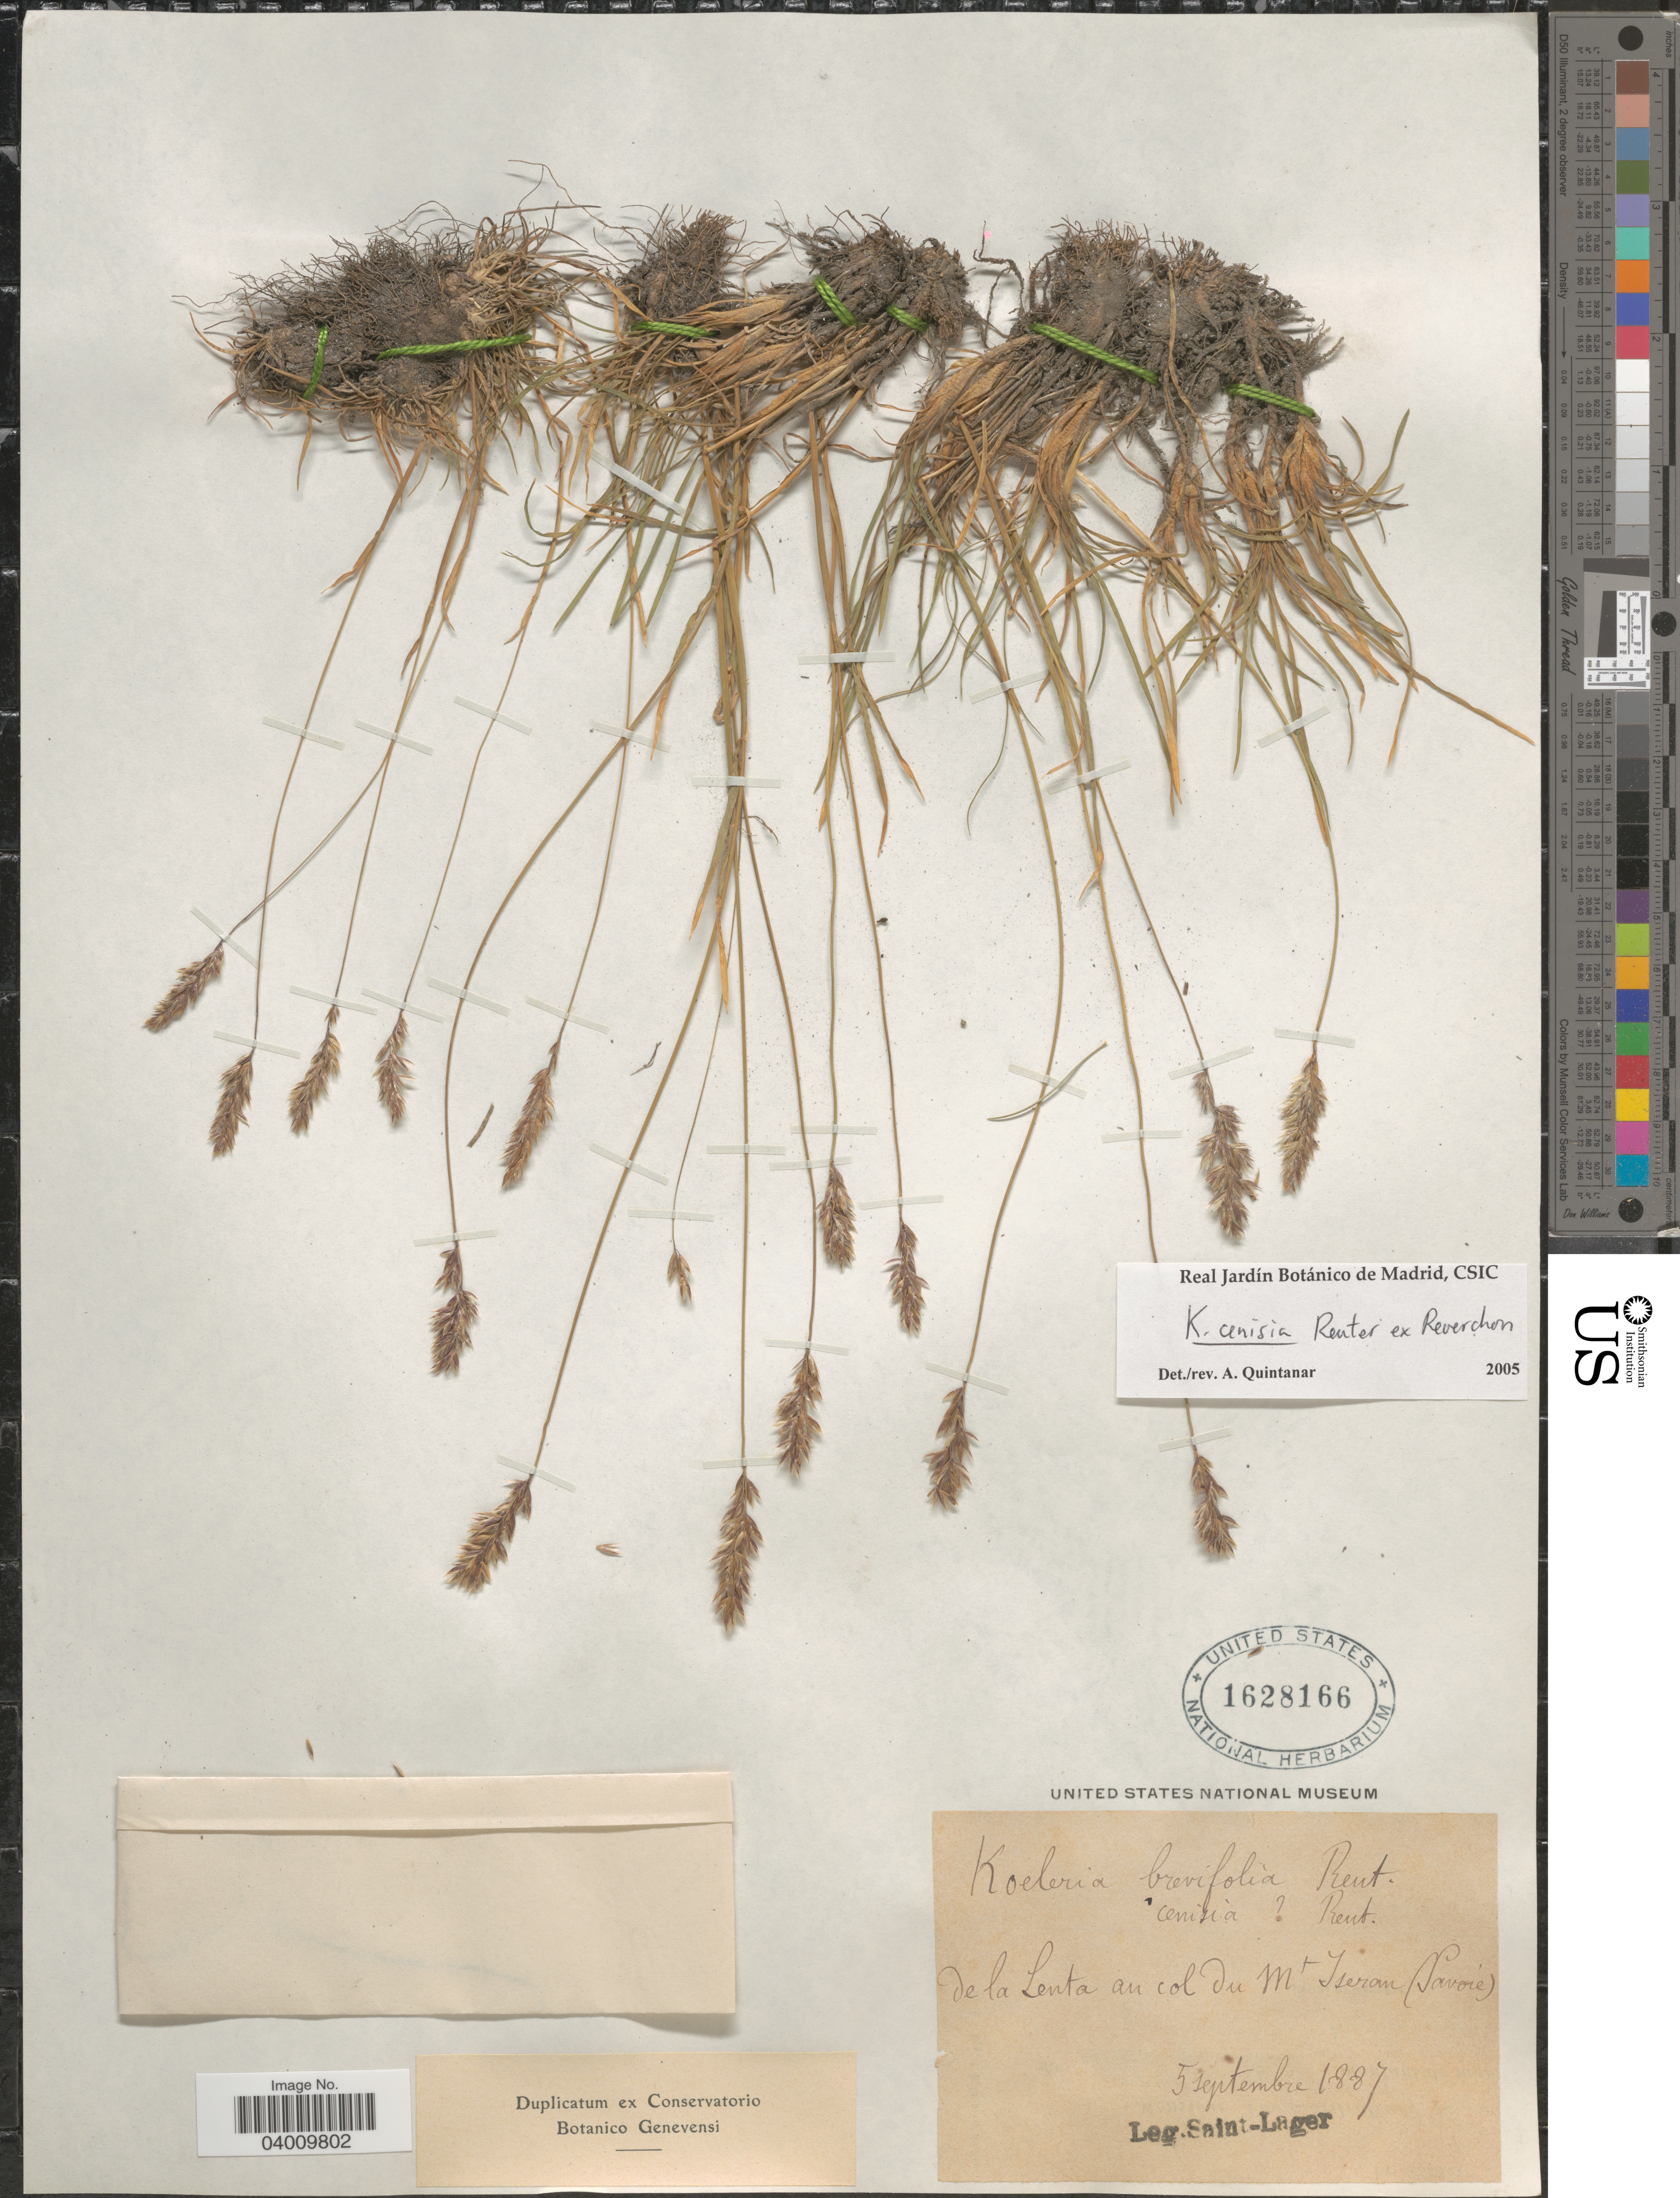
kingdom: Plantae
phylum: Tracheophyta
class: Liliopsida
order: Poales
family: Poaceae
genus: Koeleria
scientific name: Koeleria cenisia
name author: Reut. & E. Rev.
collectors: Saint-Lager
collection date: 1887-09-05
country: France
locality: De la Lenta au col du Mt Iseran (Savoie).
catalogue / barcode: US 1628166